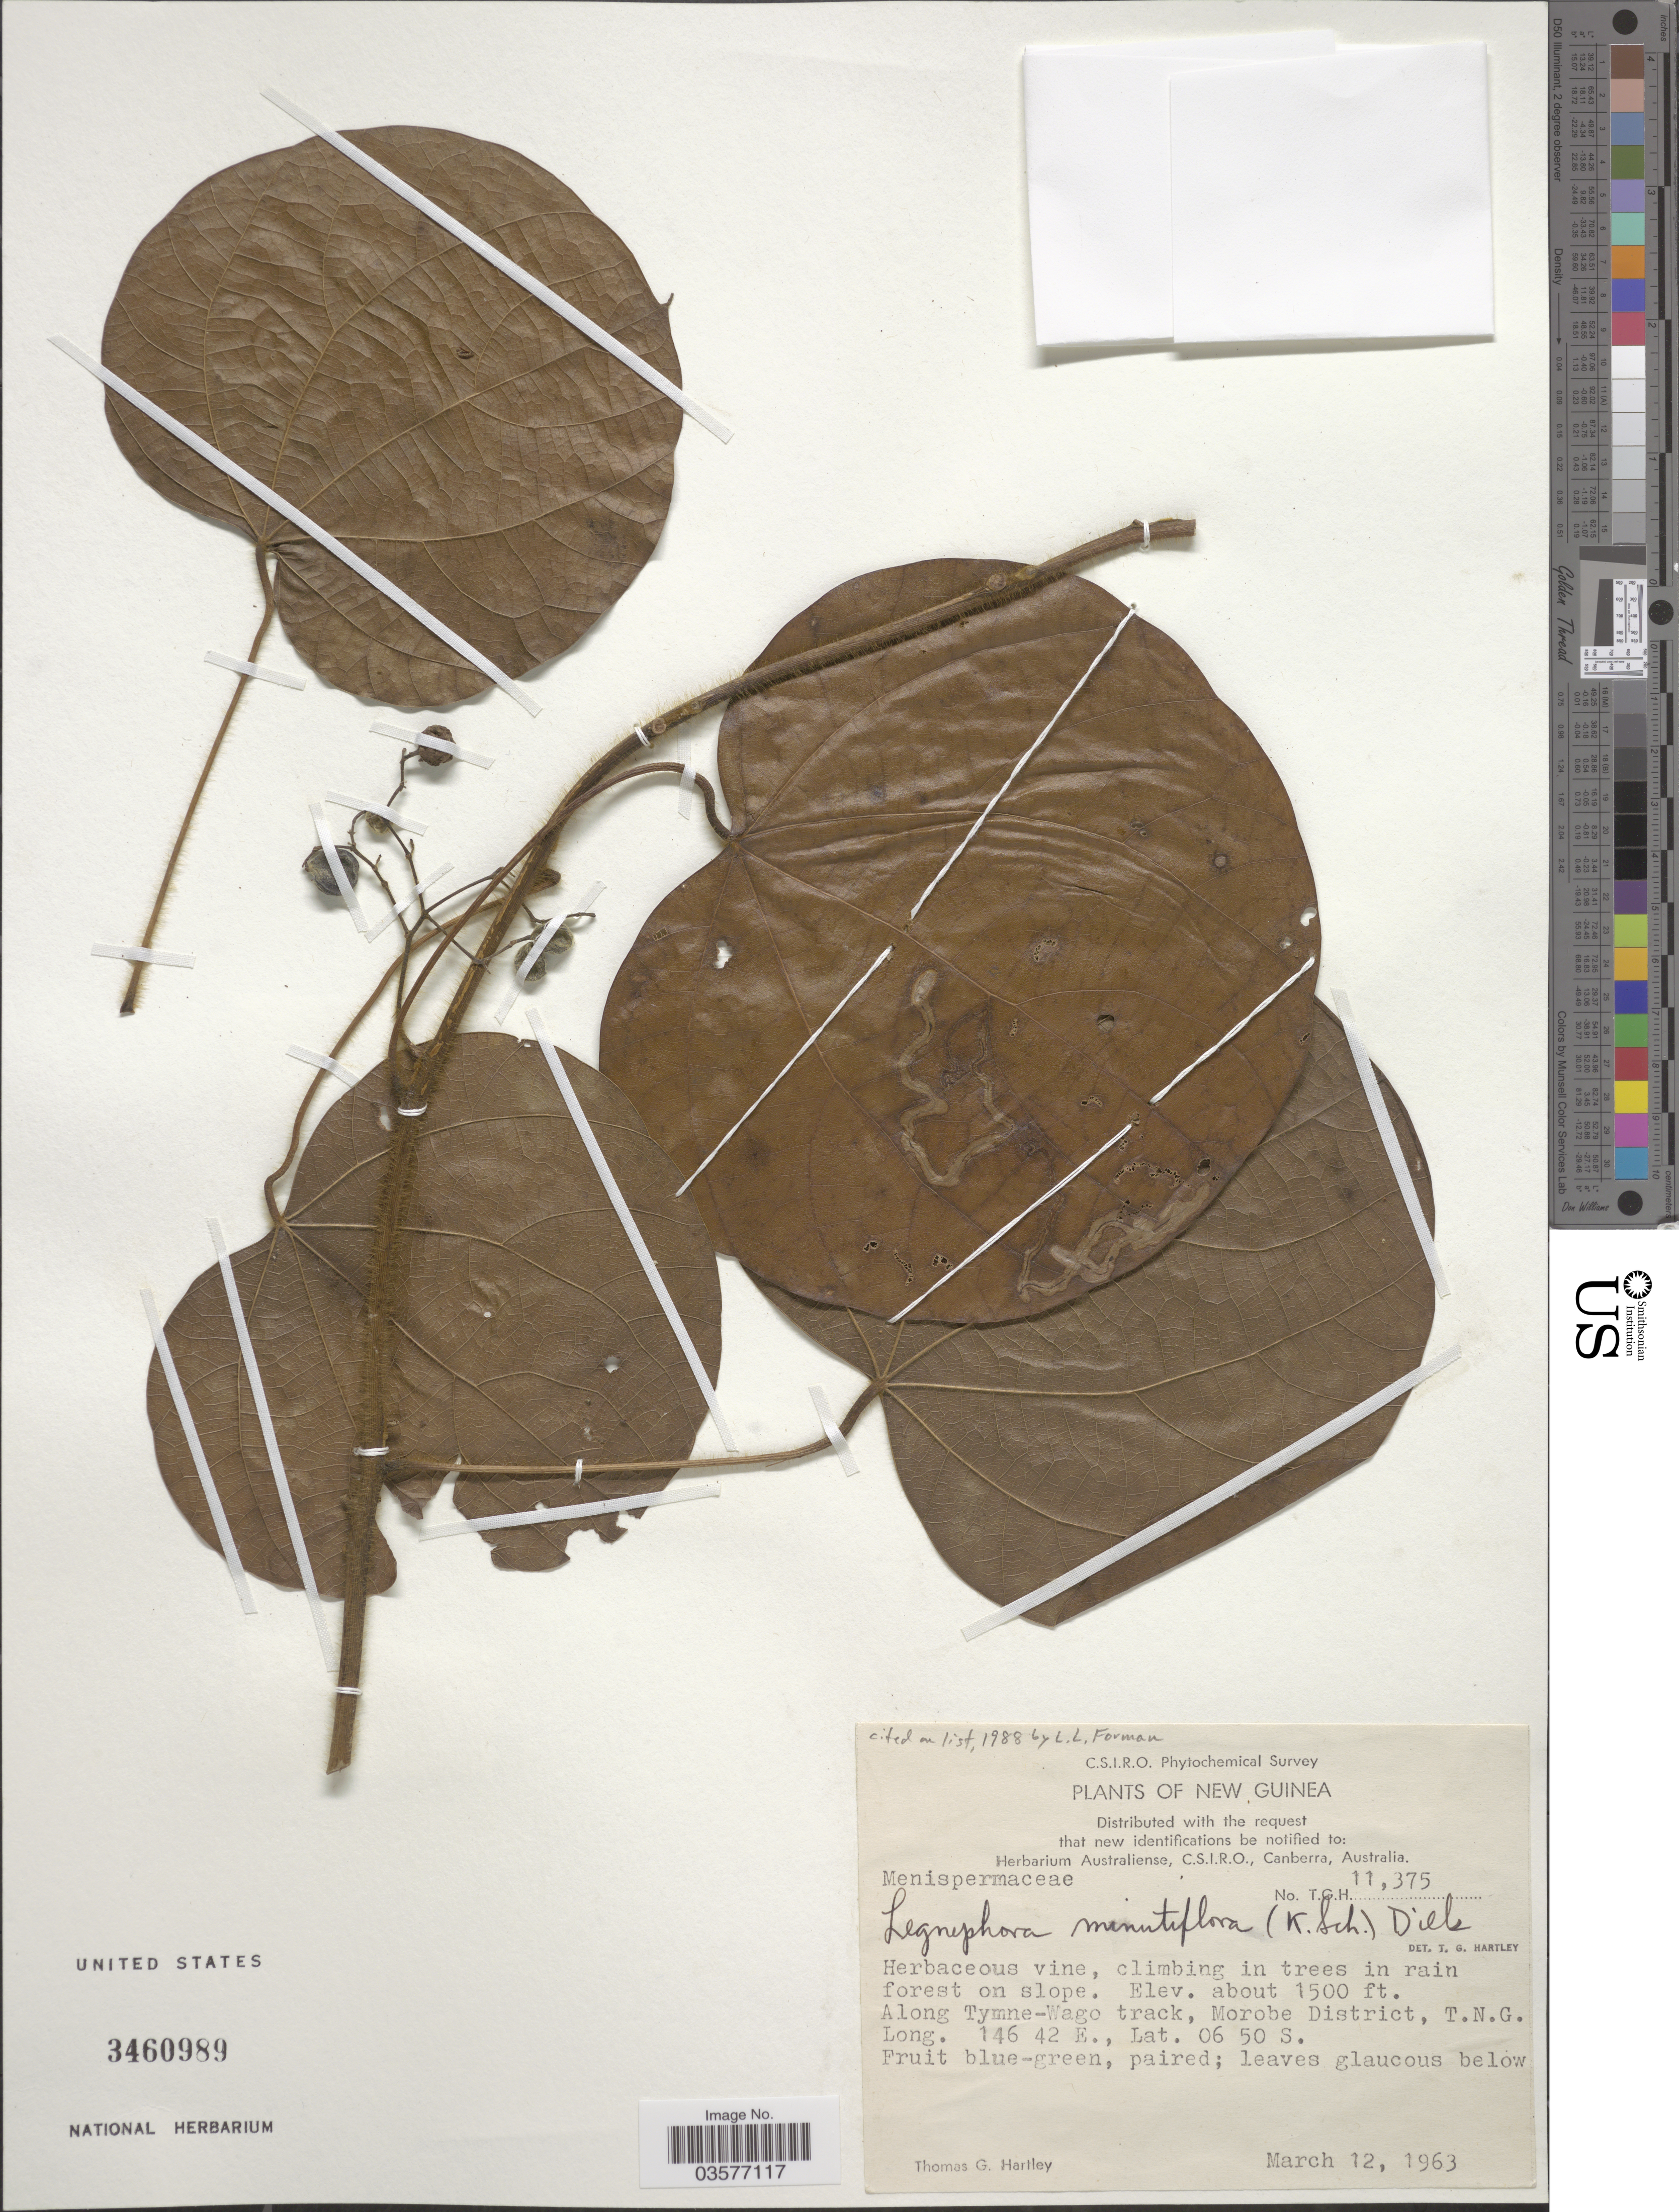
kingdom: Plantae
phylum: Tracheophyta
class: Magnoliopsida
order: Ranunculales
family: Menispermaceae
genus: Legnephora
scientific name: Legnephora minutiflora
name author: (K. Schum.) Diels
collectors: T. G. Hartley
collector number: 11375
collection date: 1963-03-12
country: Papua New Guinea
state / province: Morobe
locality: New Guinea. Along Tymne-Wago track, Morobe District, T.N.G.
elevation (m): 457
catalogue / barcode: US 3460989